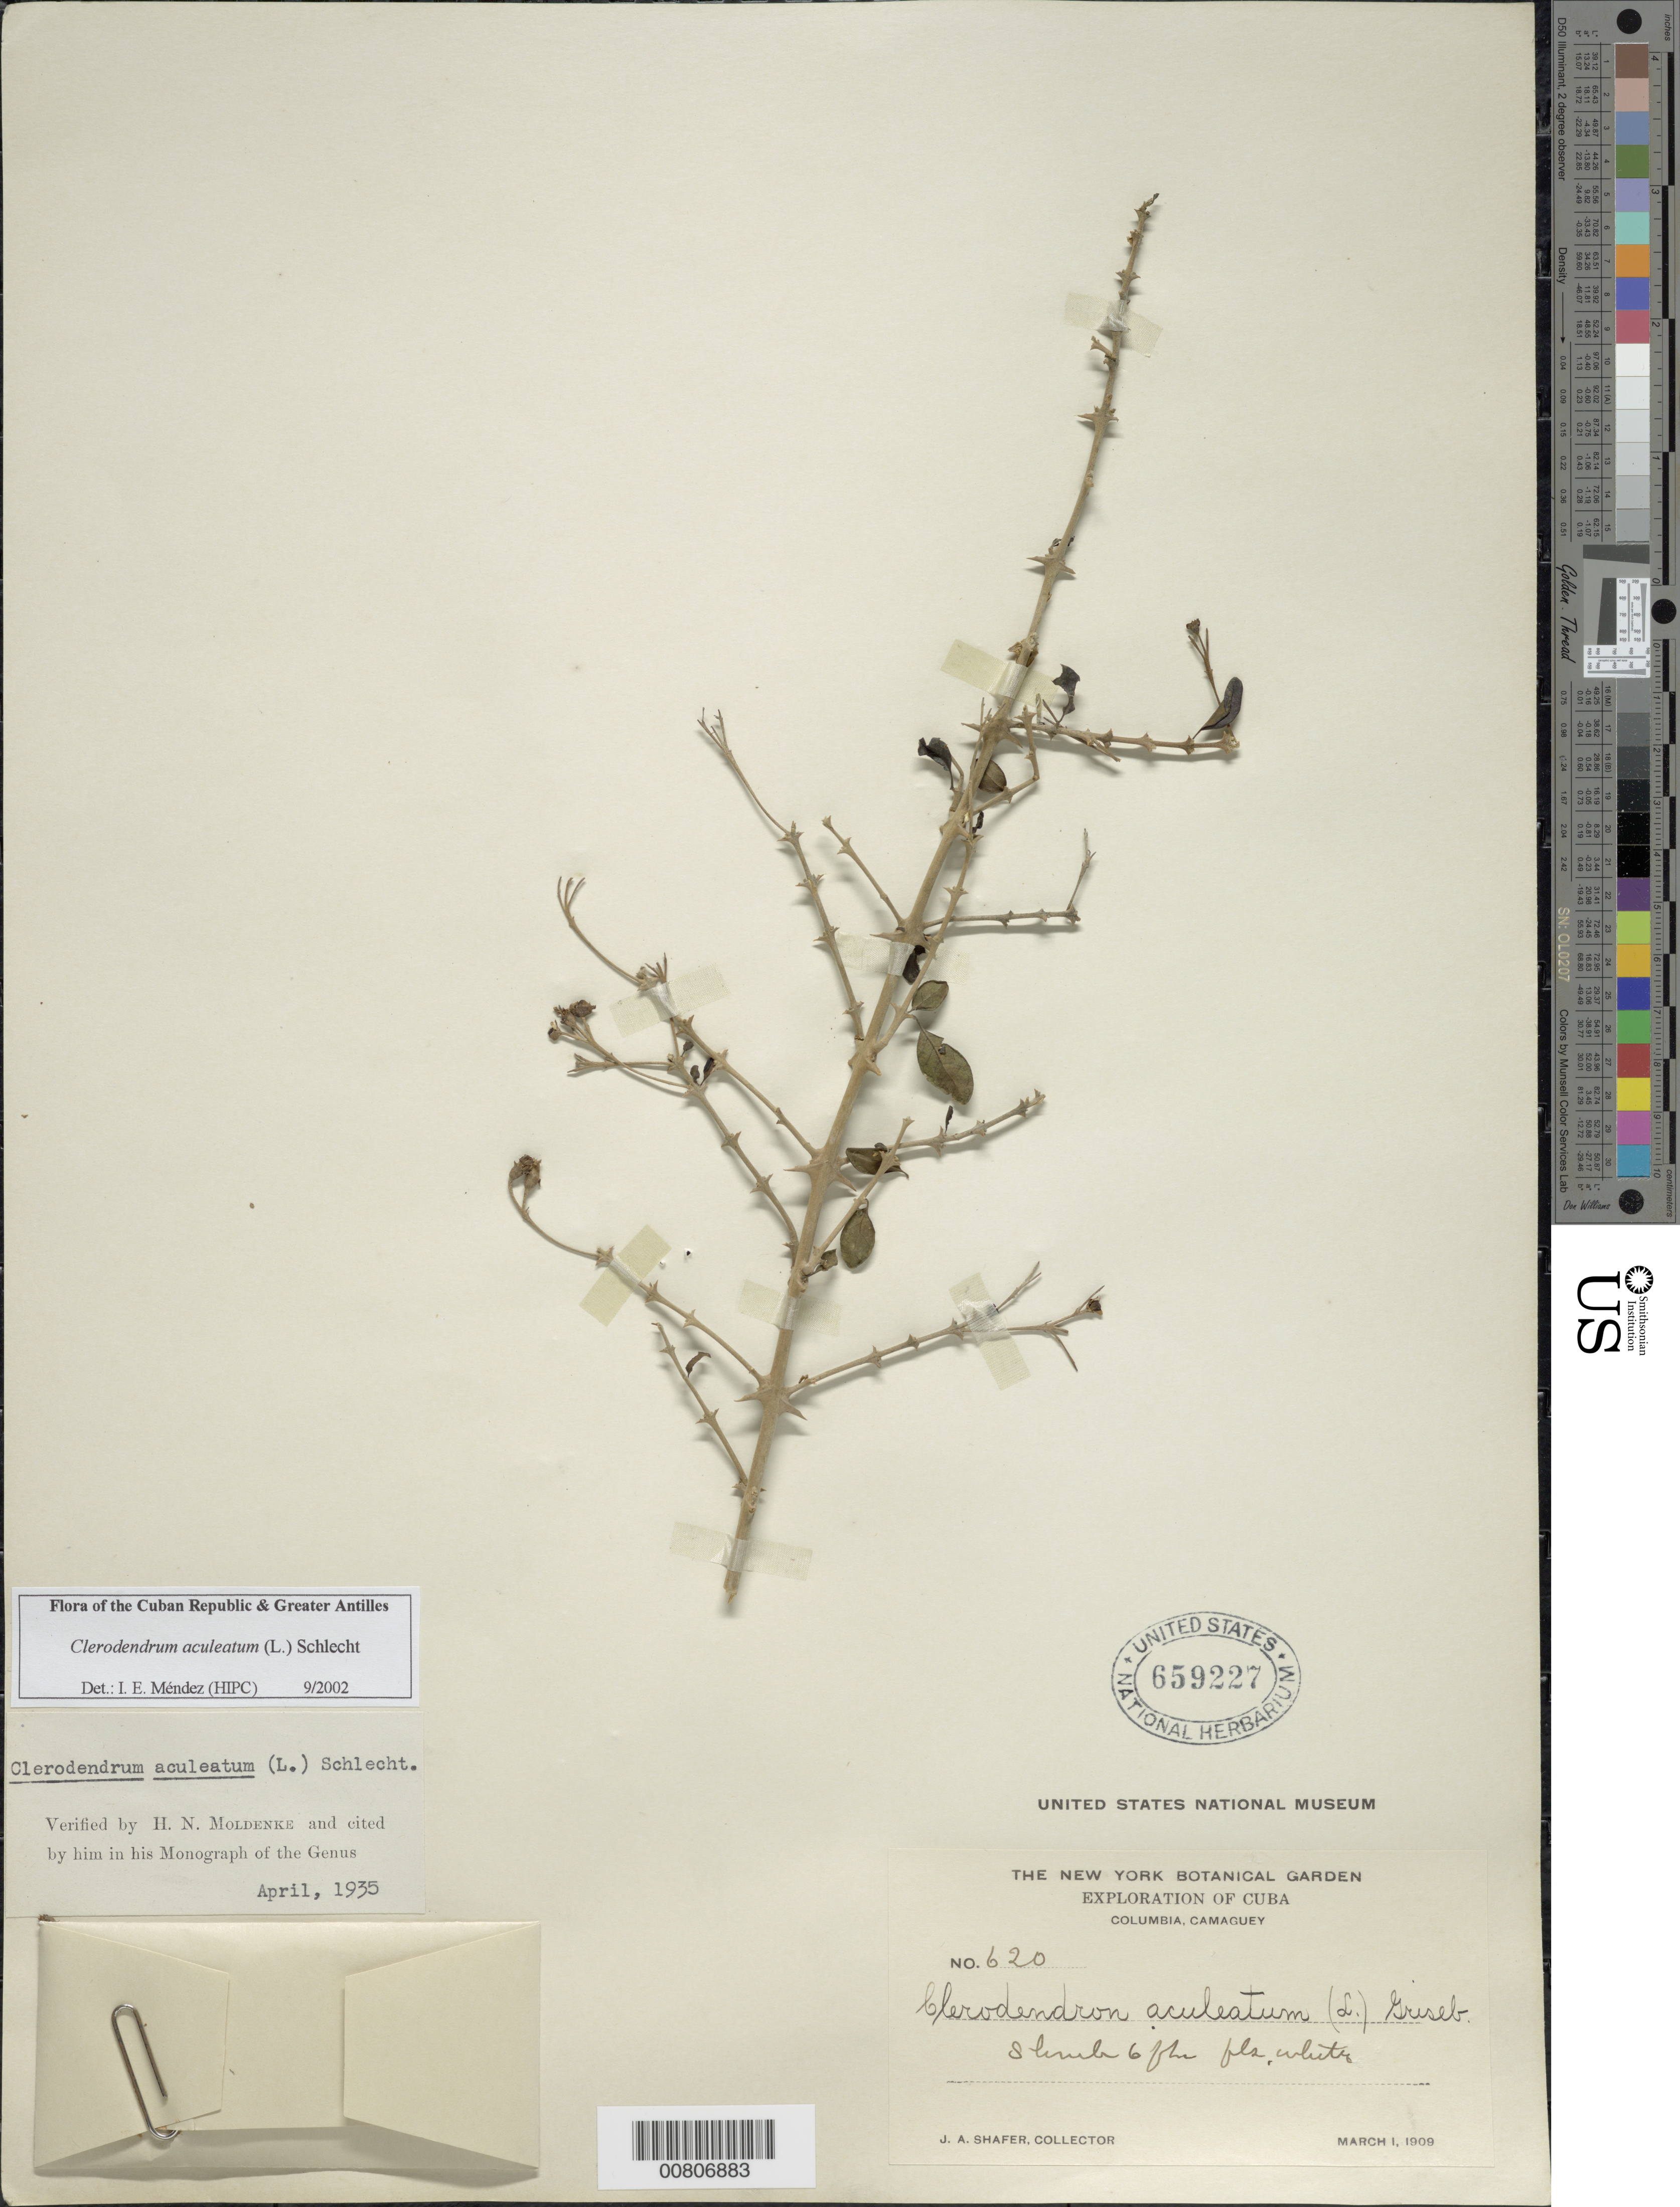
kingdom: Plantae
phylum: Tracheophyta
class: Magnoliopsida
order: Lamiales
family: Lamiaceae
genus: Clerodendrum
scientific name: Clerodendrum aculeatum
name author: (L.) Schltdl.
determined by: Méndez, Isidro E., (HIPC)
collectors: J. A. Shafer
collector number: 620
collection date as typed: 01 Mar 1909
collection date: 1909-03-01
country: Cuba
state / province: Camaguey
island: Cuba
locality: Columbia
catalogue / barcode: US 659227